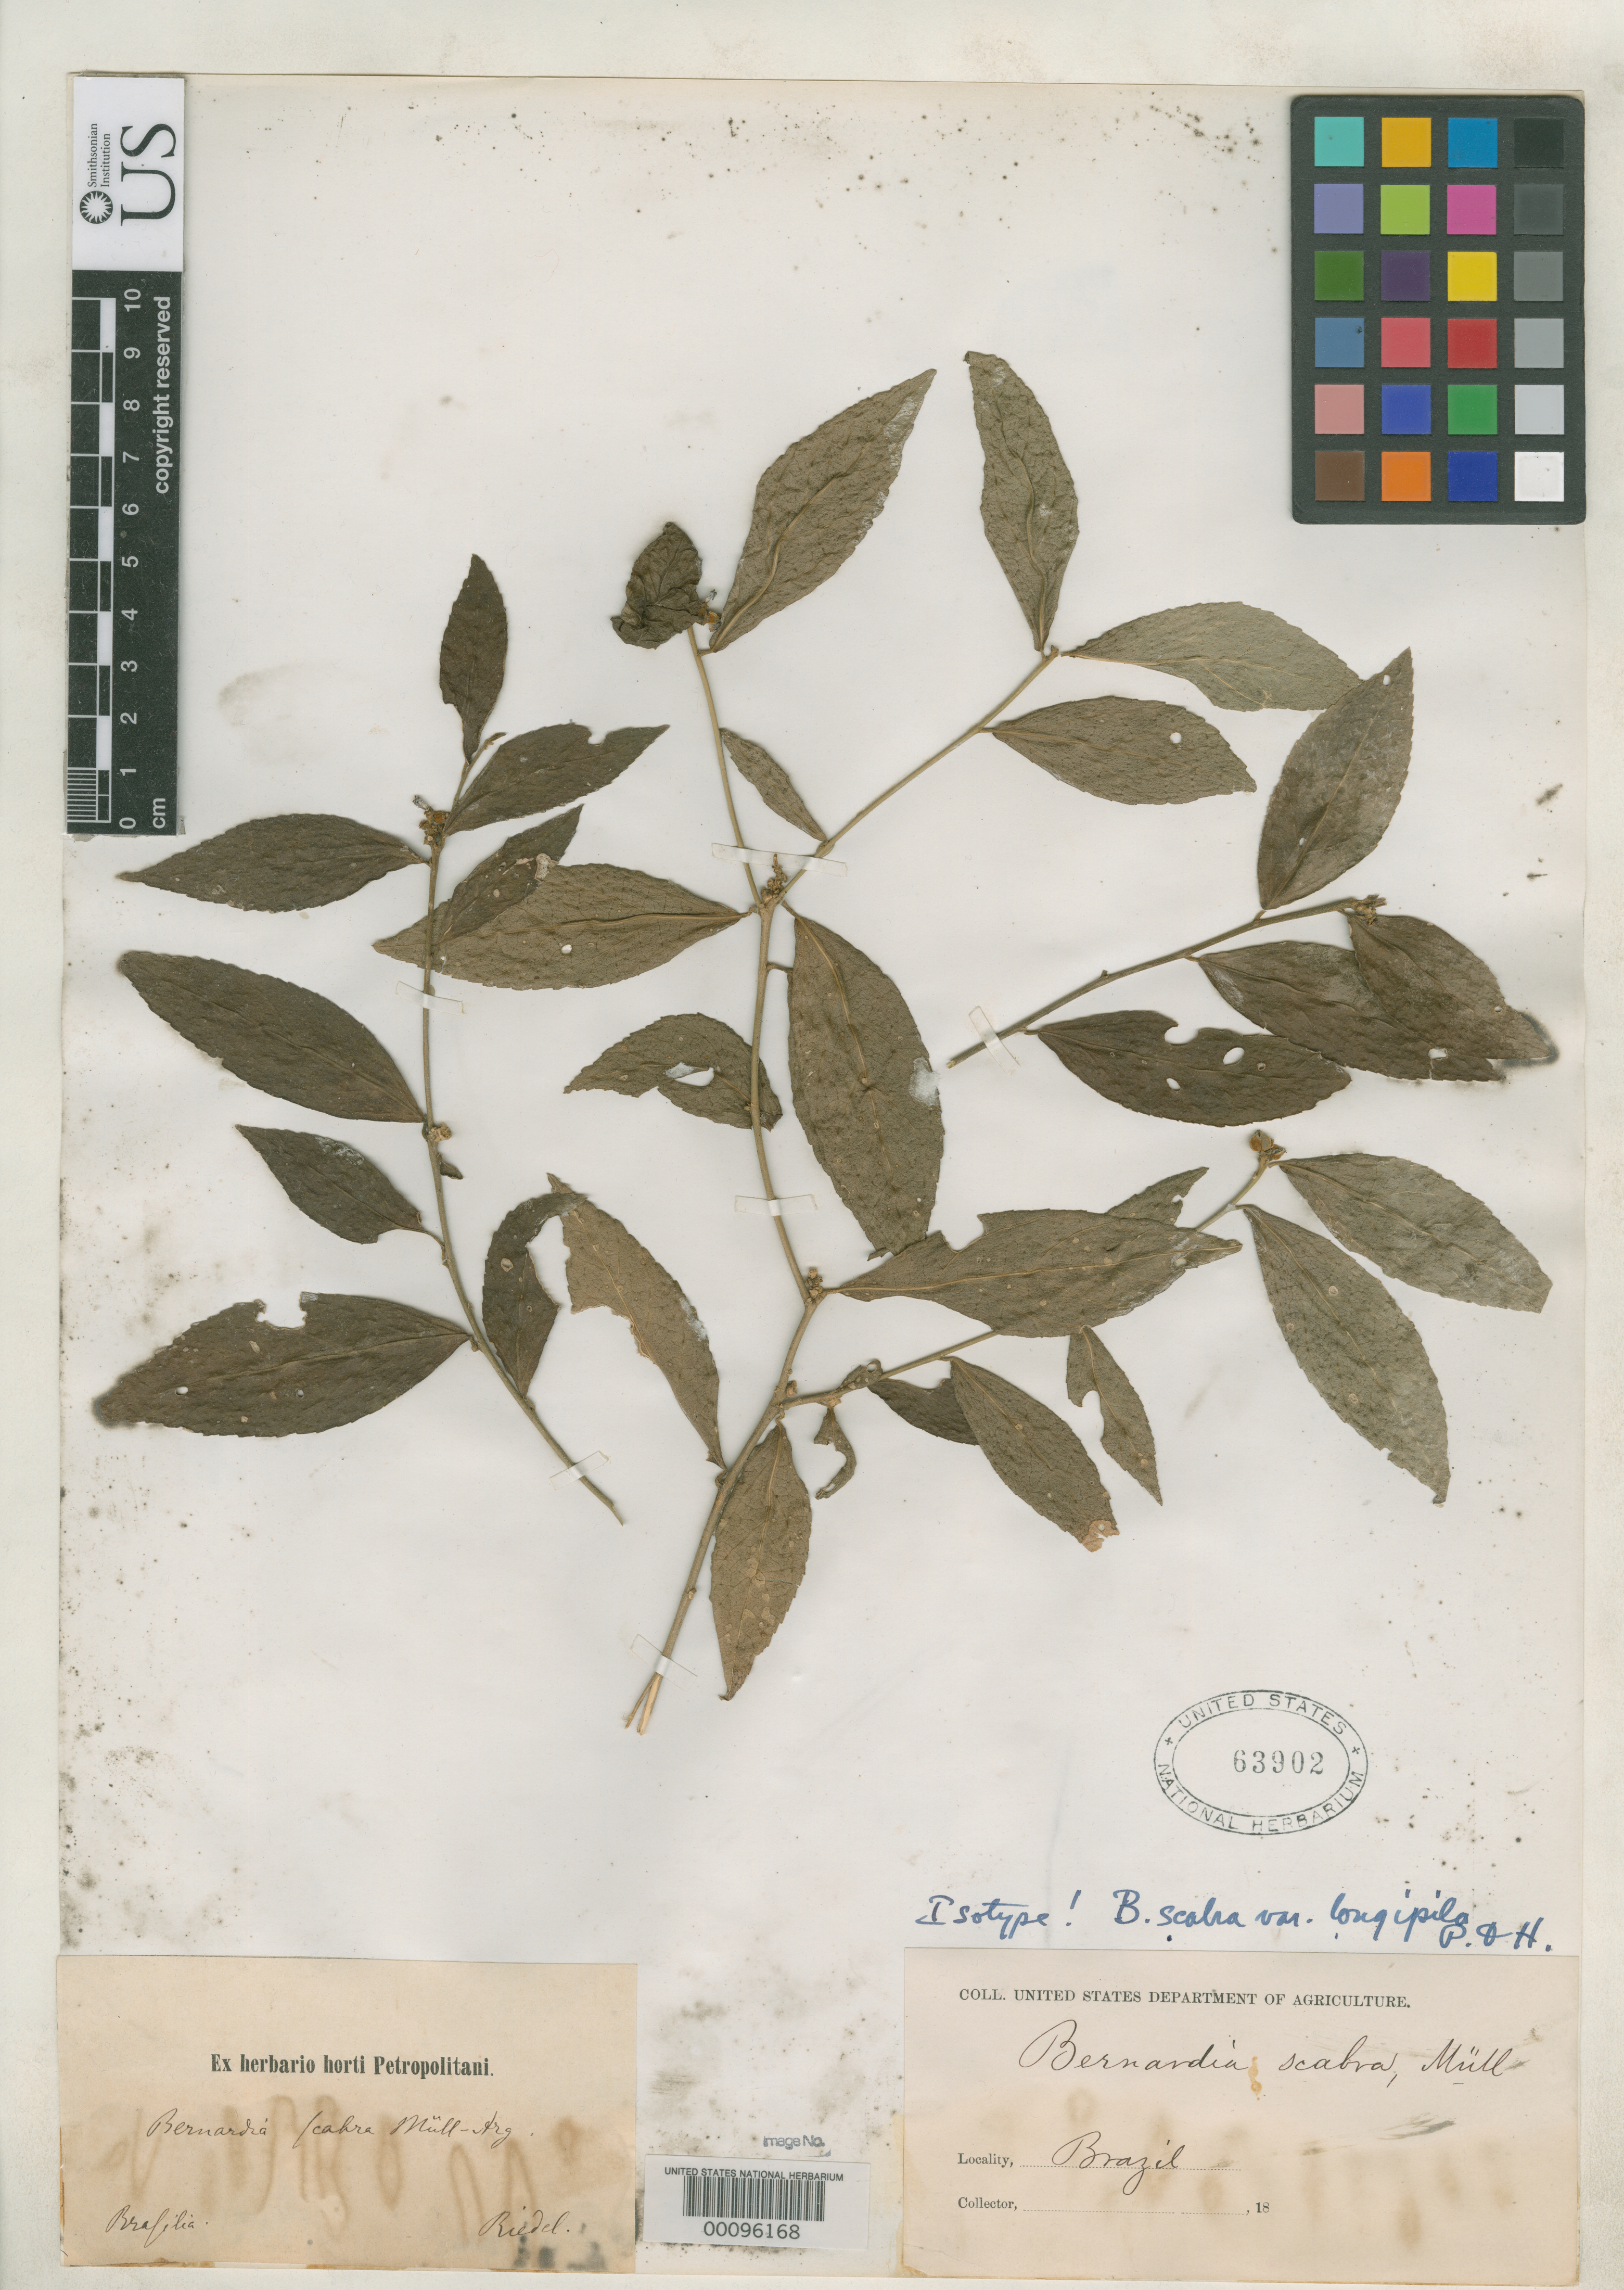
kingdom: Plantae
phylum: Tracheophyta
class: Magnoliopsida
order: Malpighiales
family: Euphorbiaceae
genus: Bernardia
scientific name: Bernardia scabra var. longipila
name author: Pax & K. Hoffm. in Engl.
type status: Possible Isotype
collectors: L. Riedel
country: Brazil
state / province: Minas Gerais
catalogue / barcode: US 63902